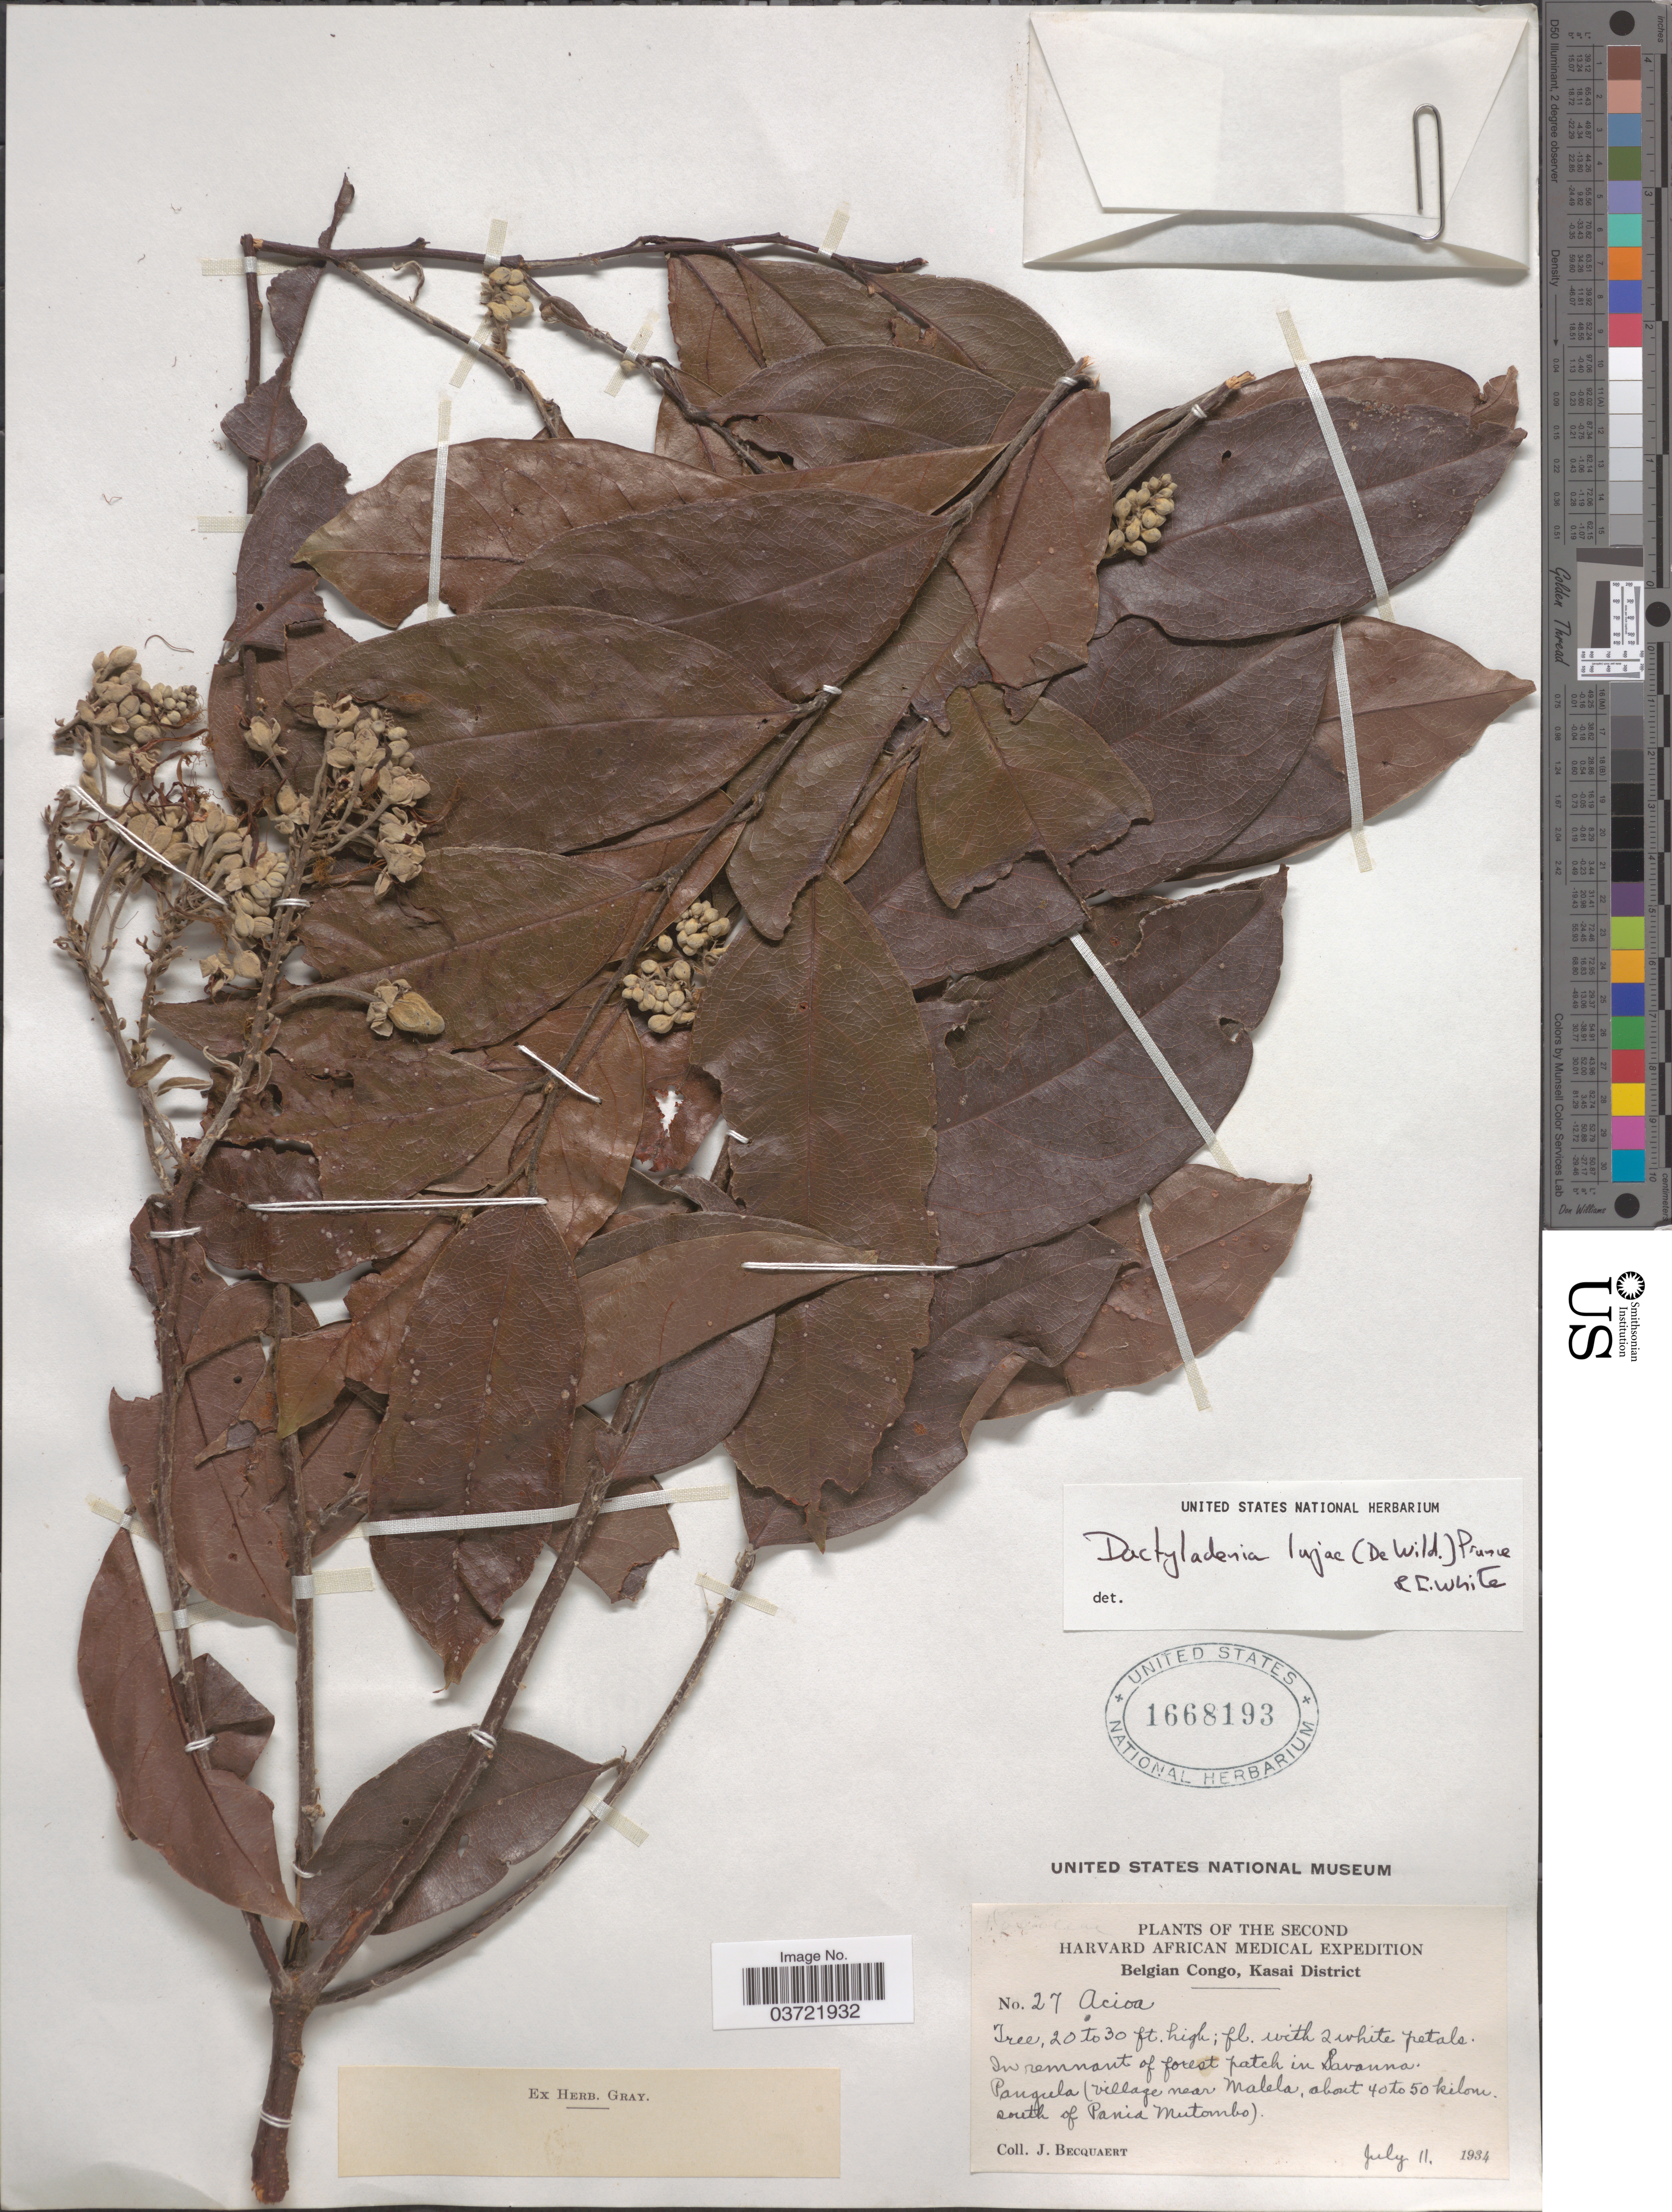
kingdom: Plantae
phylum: Tracheophyta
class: Magnoliopsida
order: Malpighiales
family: Chrysobalanaceae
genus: Dactyladenia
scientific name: Dactyladenia lujae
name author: (De Wild.) Prance & F. White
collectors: J. Becquaert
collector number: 27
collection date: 1934-07-11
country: Congo, Democratic Republic of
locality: Belgian Congo, Kasai District. Panguela (village near Malela, about 40 to 50 kilom. south of Pania Mutombo).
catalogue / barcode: US 1668193